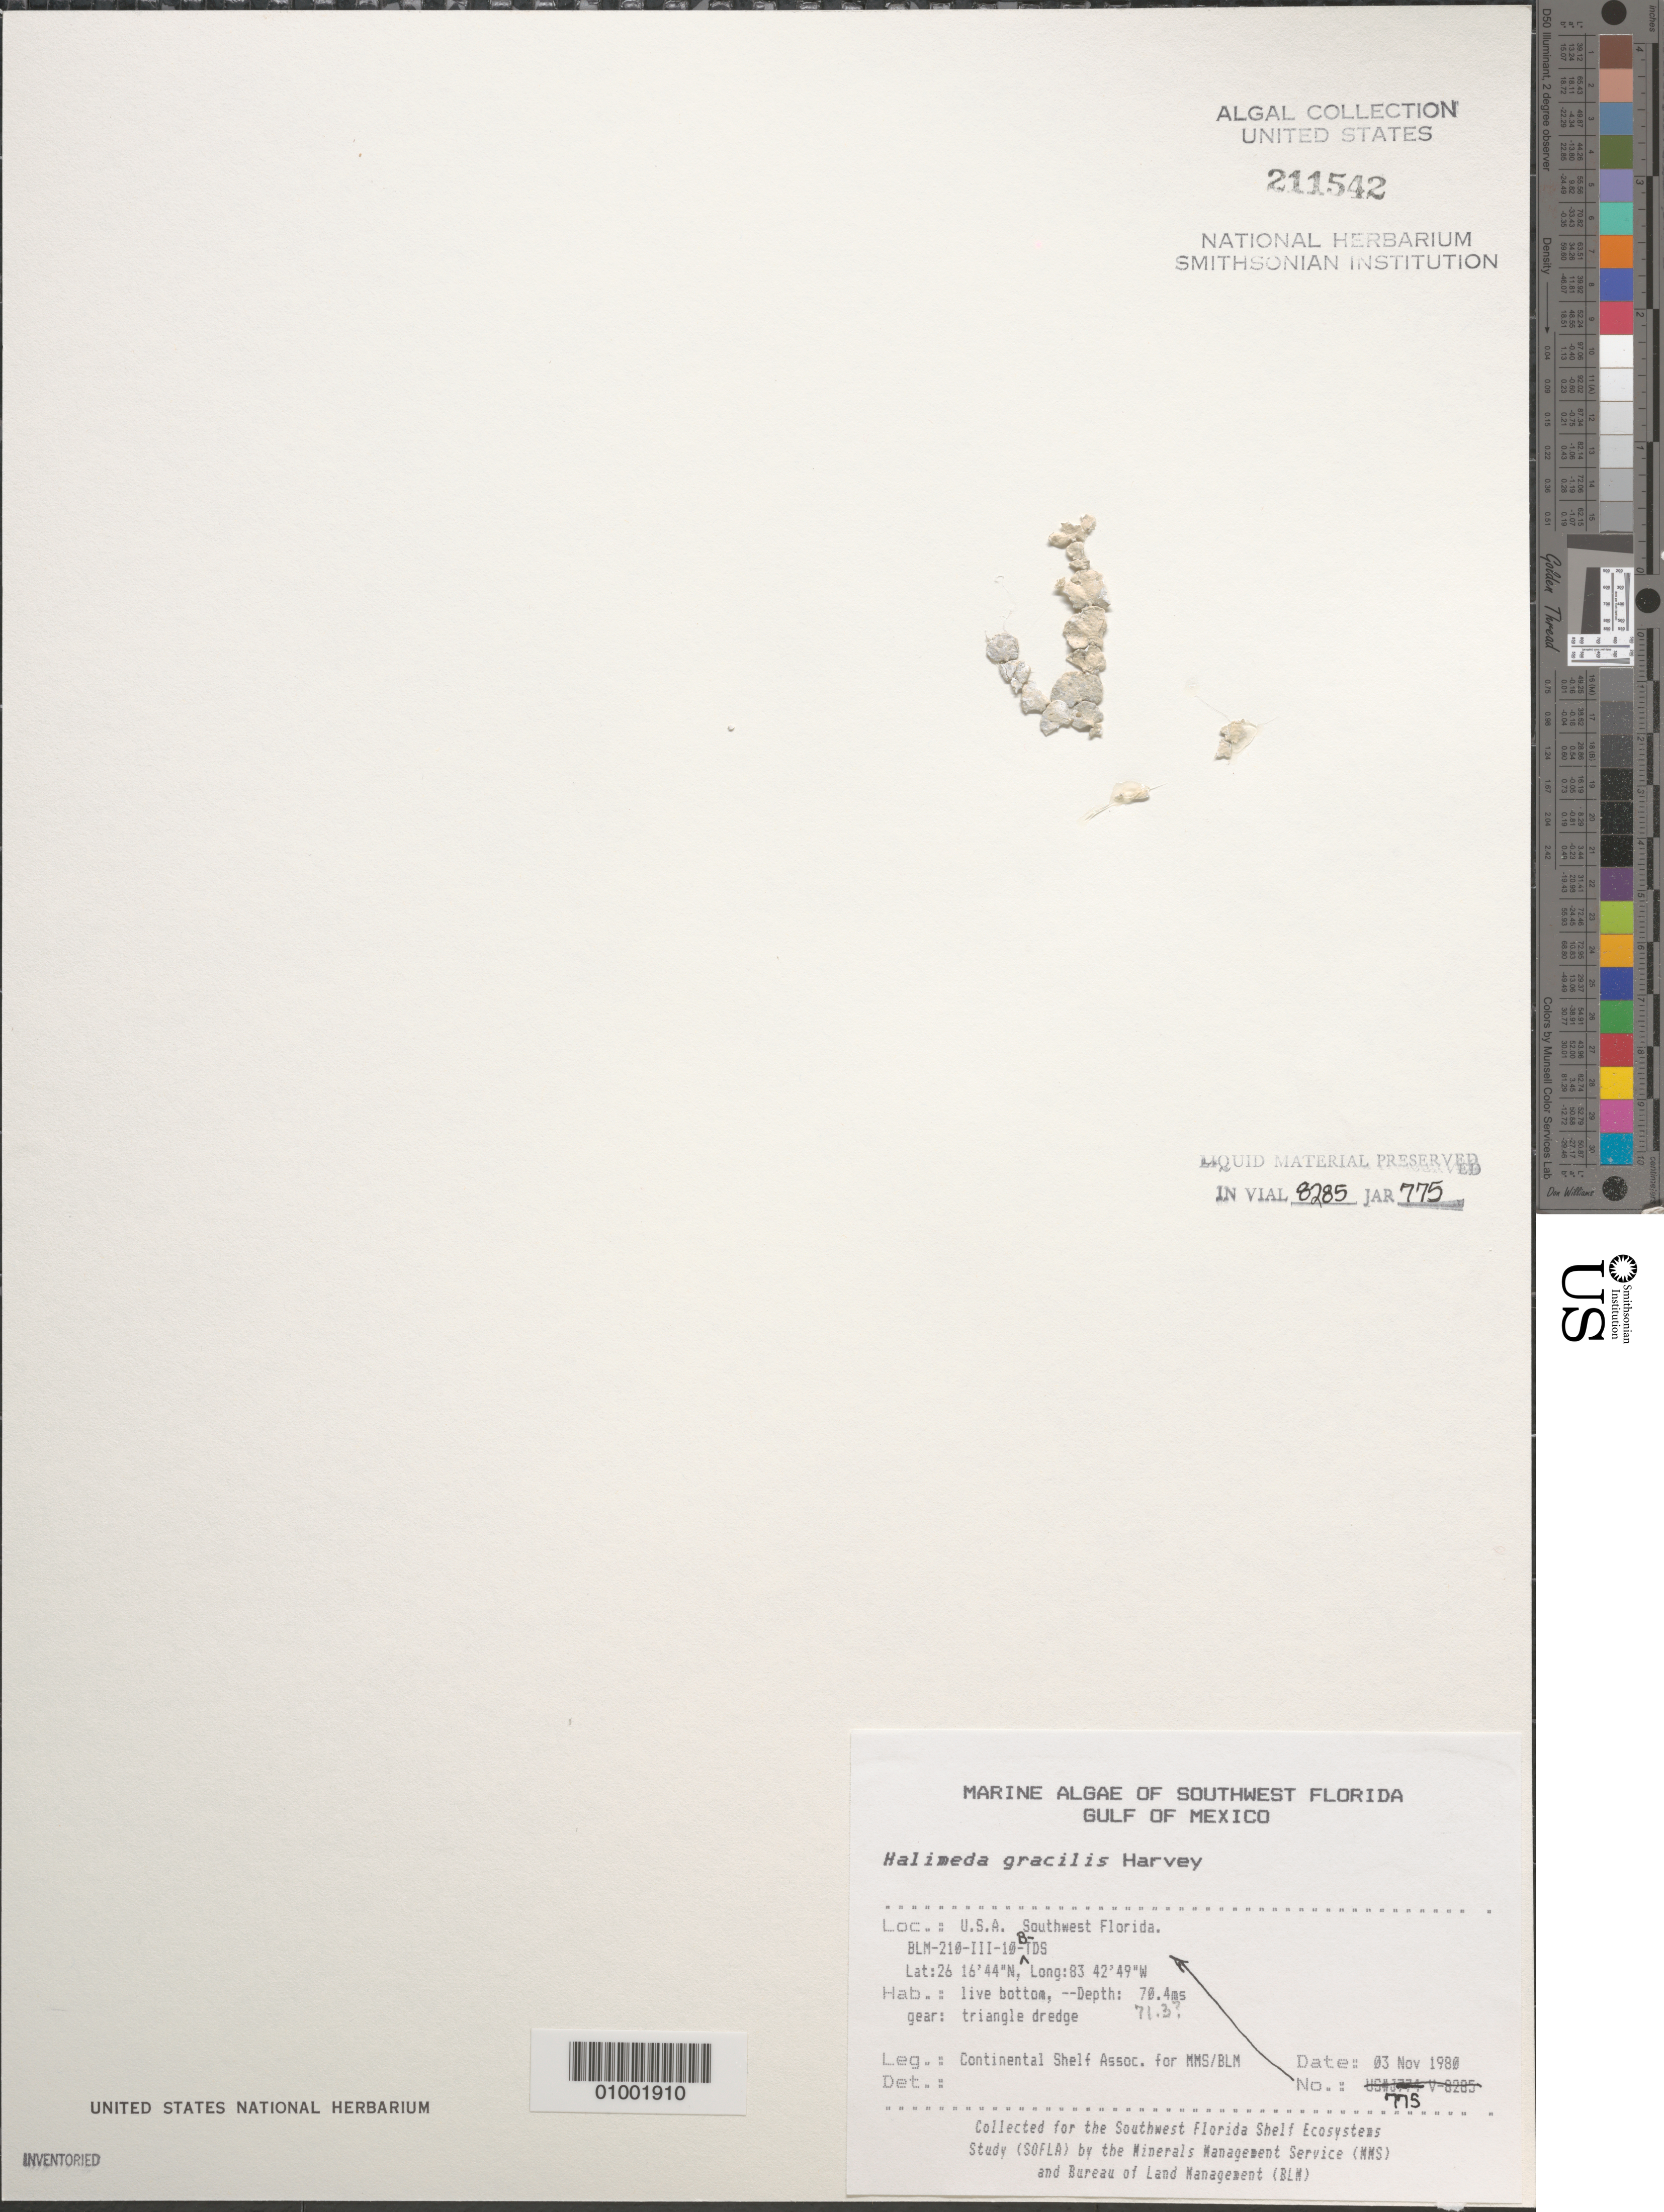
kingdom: Plantae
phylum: Chlorophyta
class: Ulvophyceae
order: Bryopsidales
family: Halimedaceae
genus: Halimeda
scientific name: Halimeda gracilis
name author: Harv. ex J. Agardh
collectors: Continental Shelf Associates for the MMS/BLM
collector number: BLM-210-III-10-B-TDS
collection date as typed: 03 Nov 1980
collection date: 1980-11-03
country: United States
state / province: Florida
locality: Gulf of Mexico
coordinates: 26 16'44"N, 83 42'49"W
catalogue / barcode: US 211542